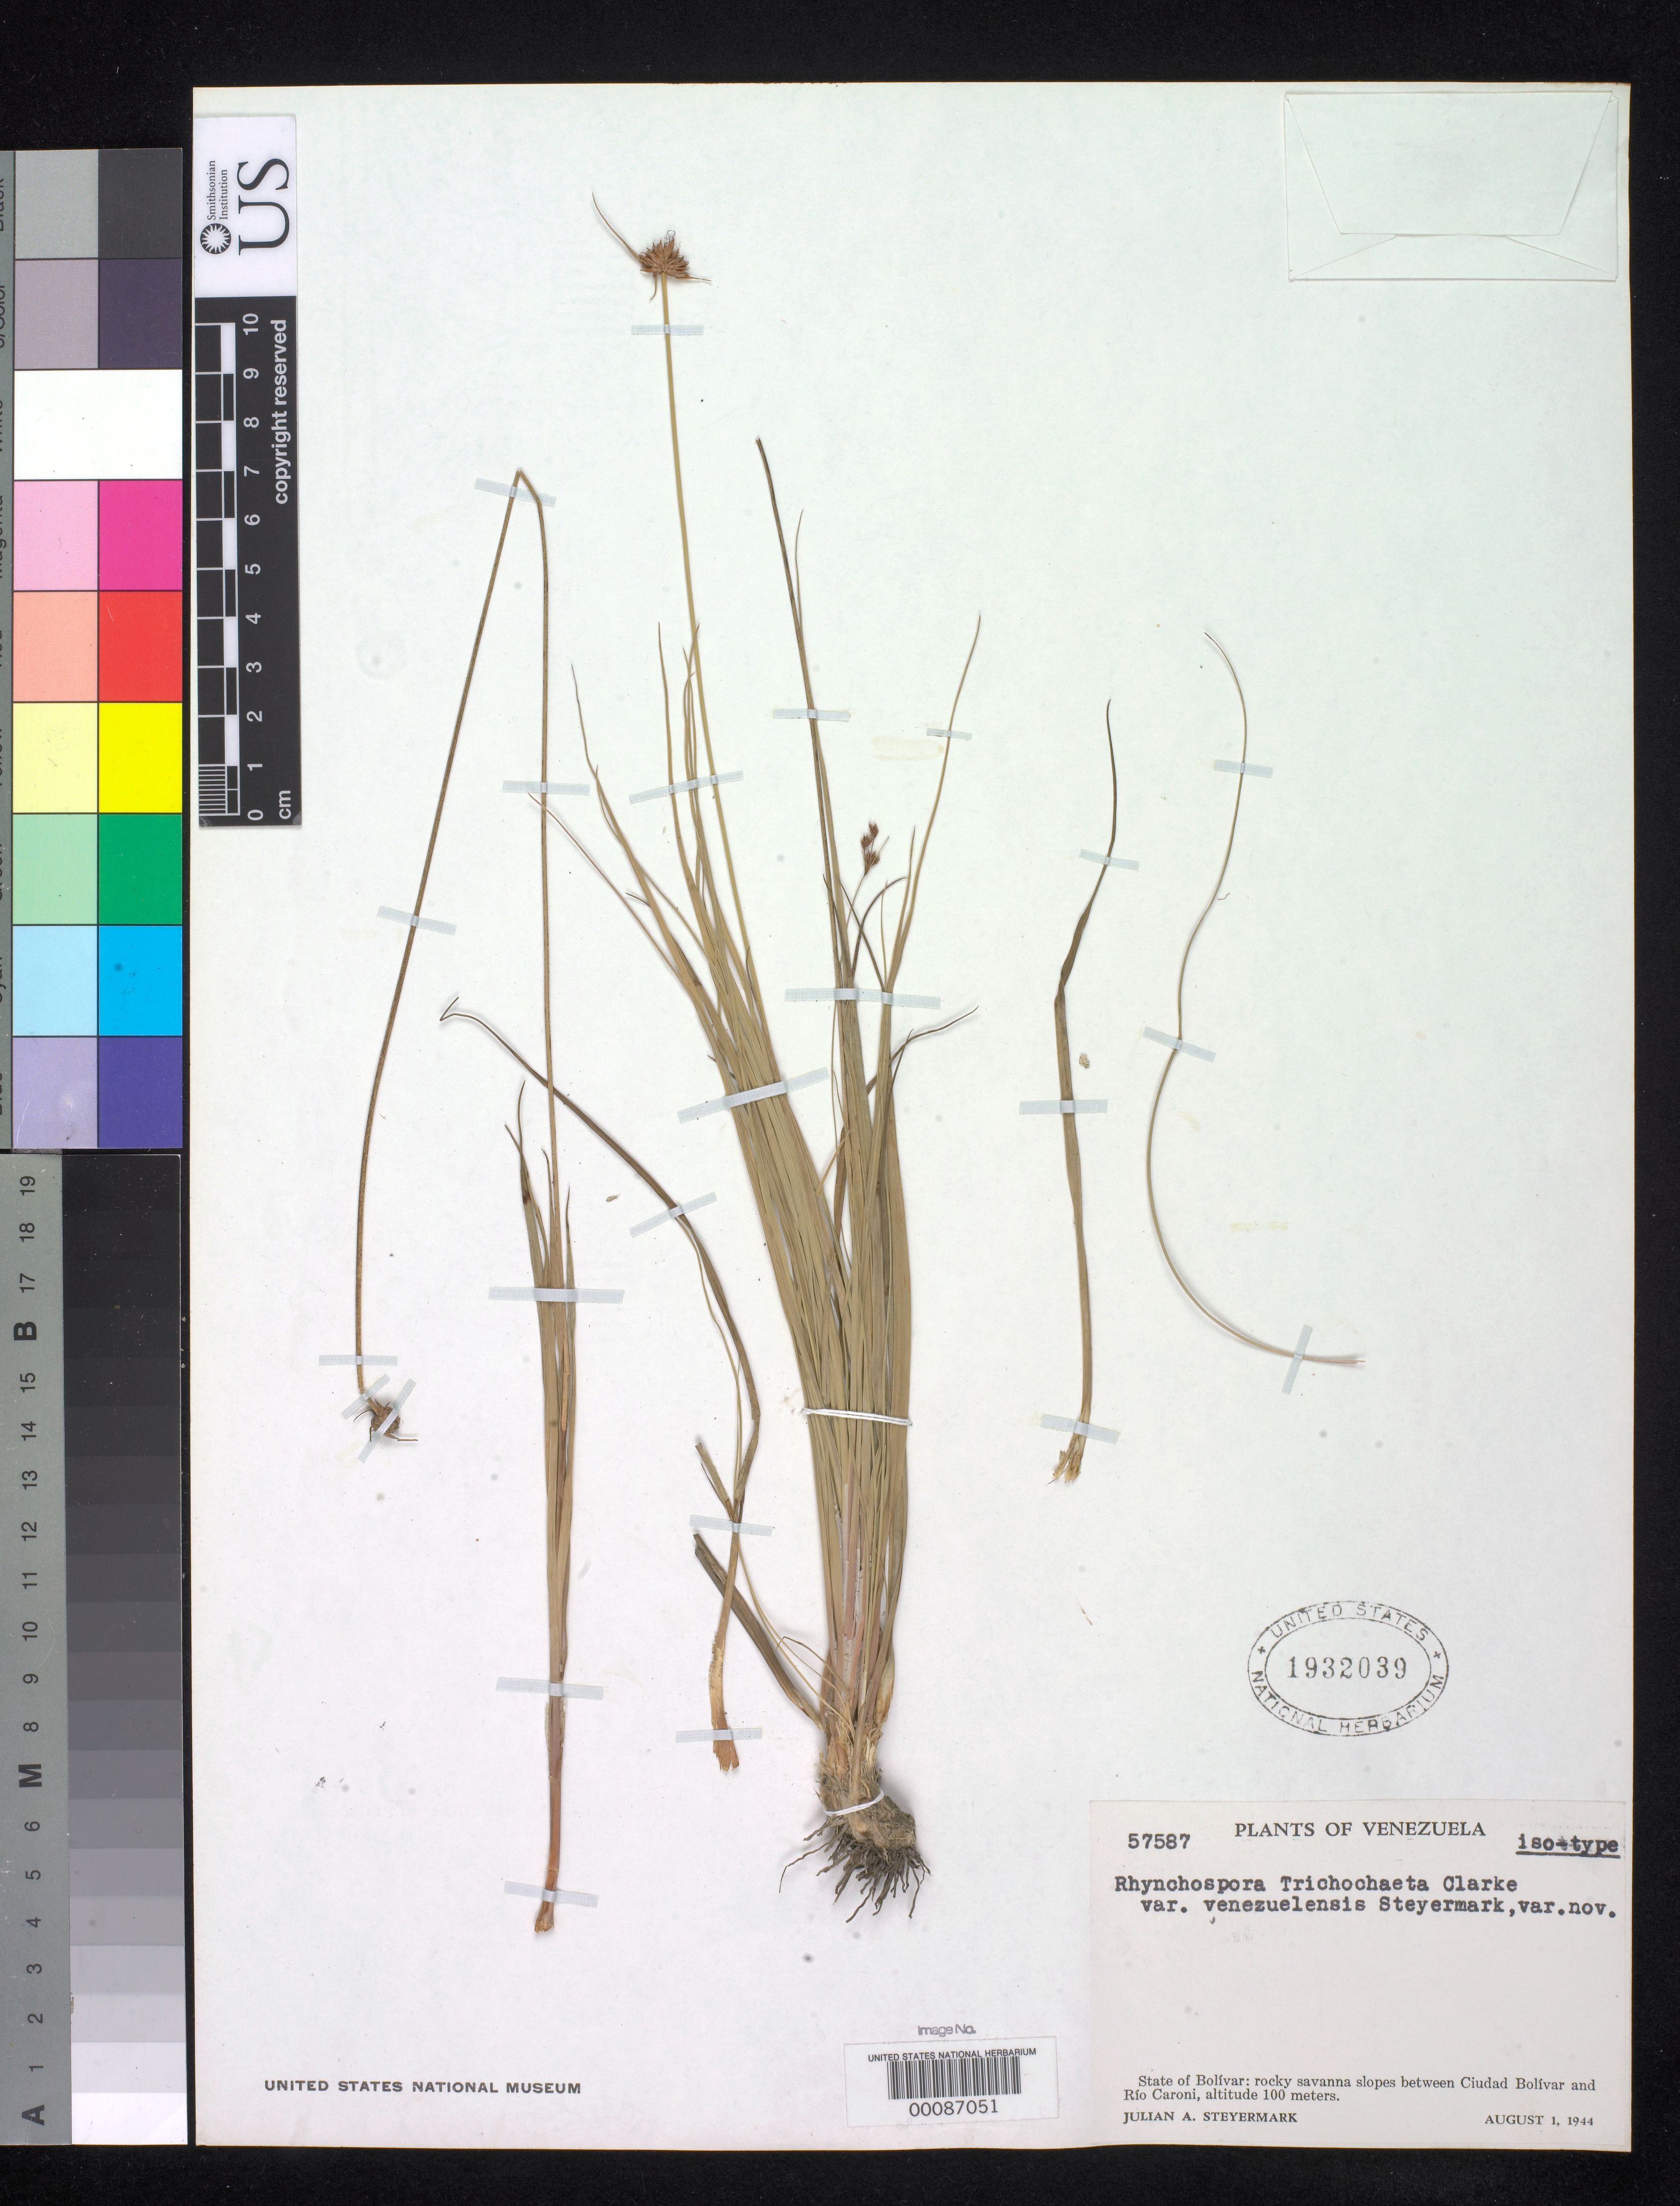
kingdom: Plantae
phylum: Tracheophyta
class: Liliopsida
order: Poales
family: Cyperaceae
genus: Rhynchospora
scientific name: Rhynchospora trichochaeta var. venezuelensis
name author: Steyerm.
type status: Isotype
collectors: J. Steyermark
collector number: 57587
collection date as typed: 01 Aug 1944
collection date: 1944-08-01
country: Venezuela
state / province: Bolivar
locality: Between Ciudad Bolivar and Rio Caroni.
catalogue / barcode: US 1932039